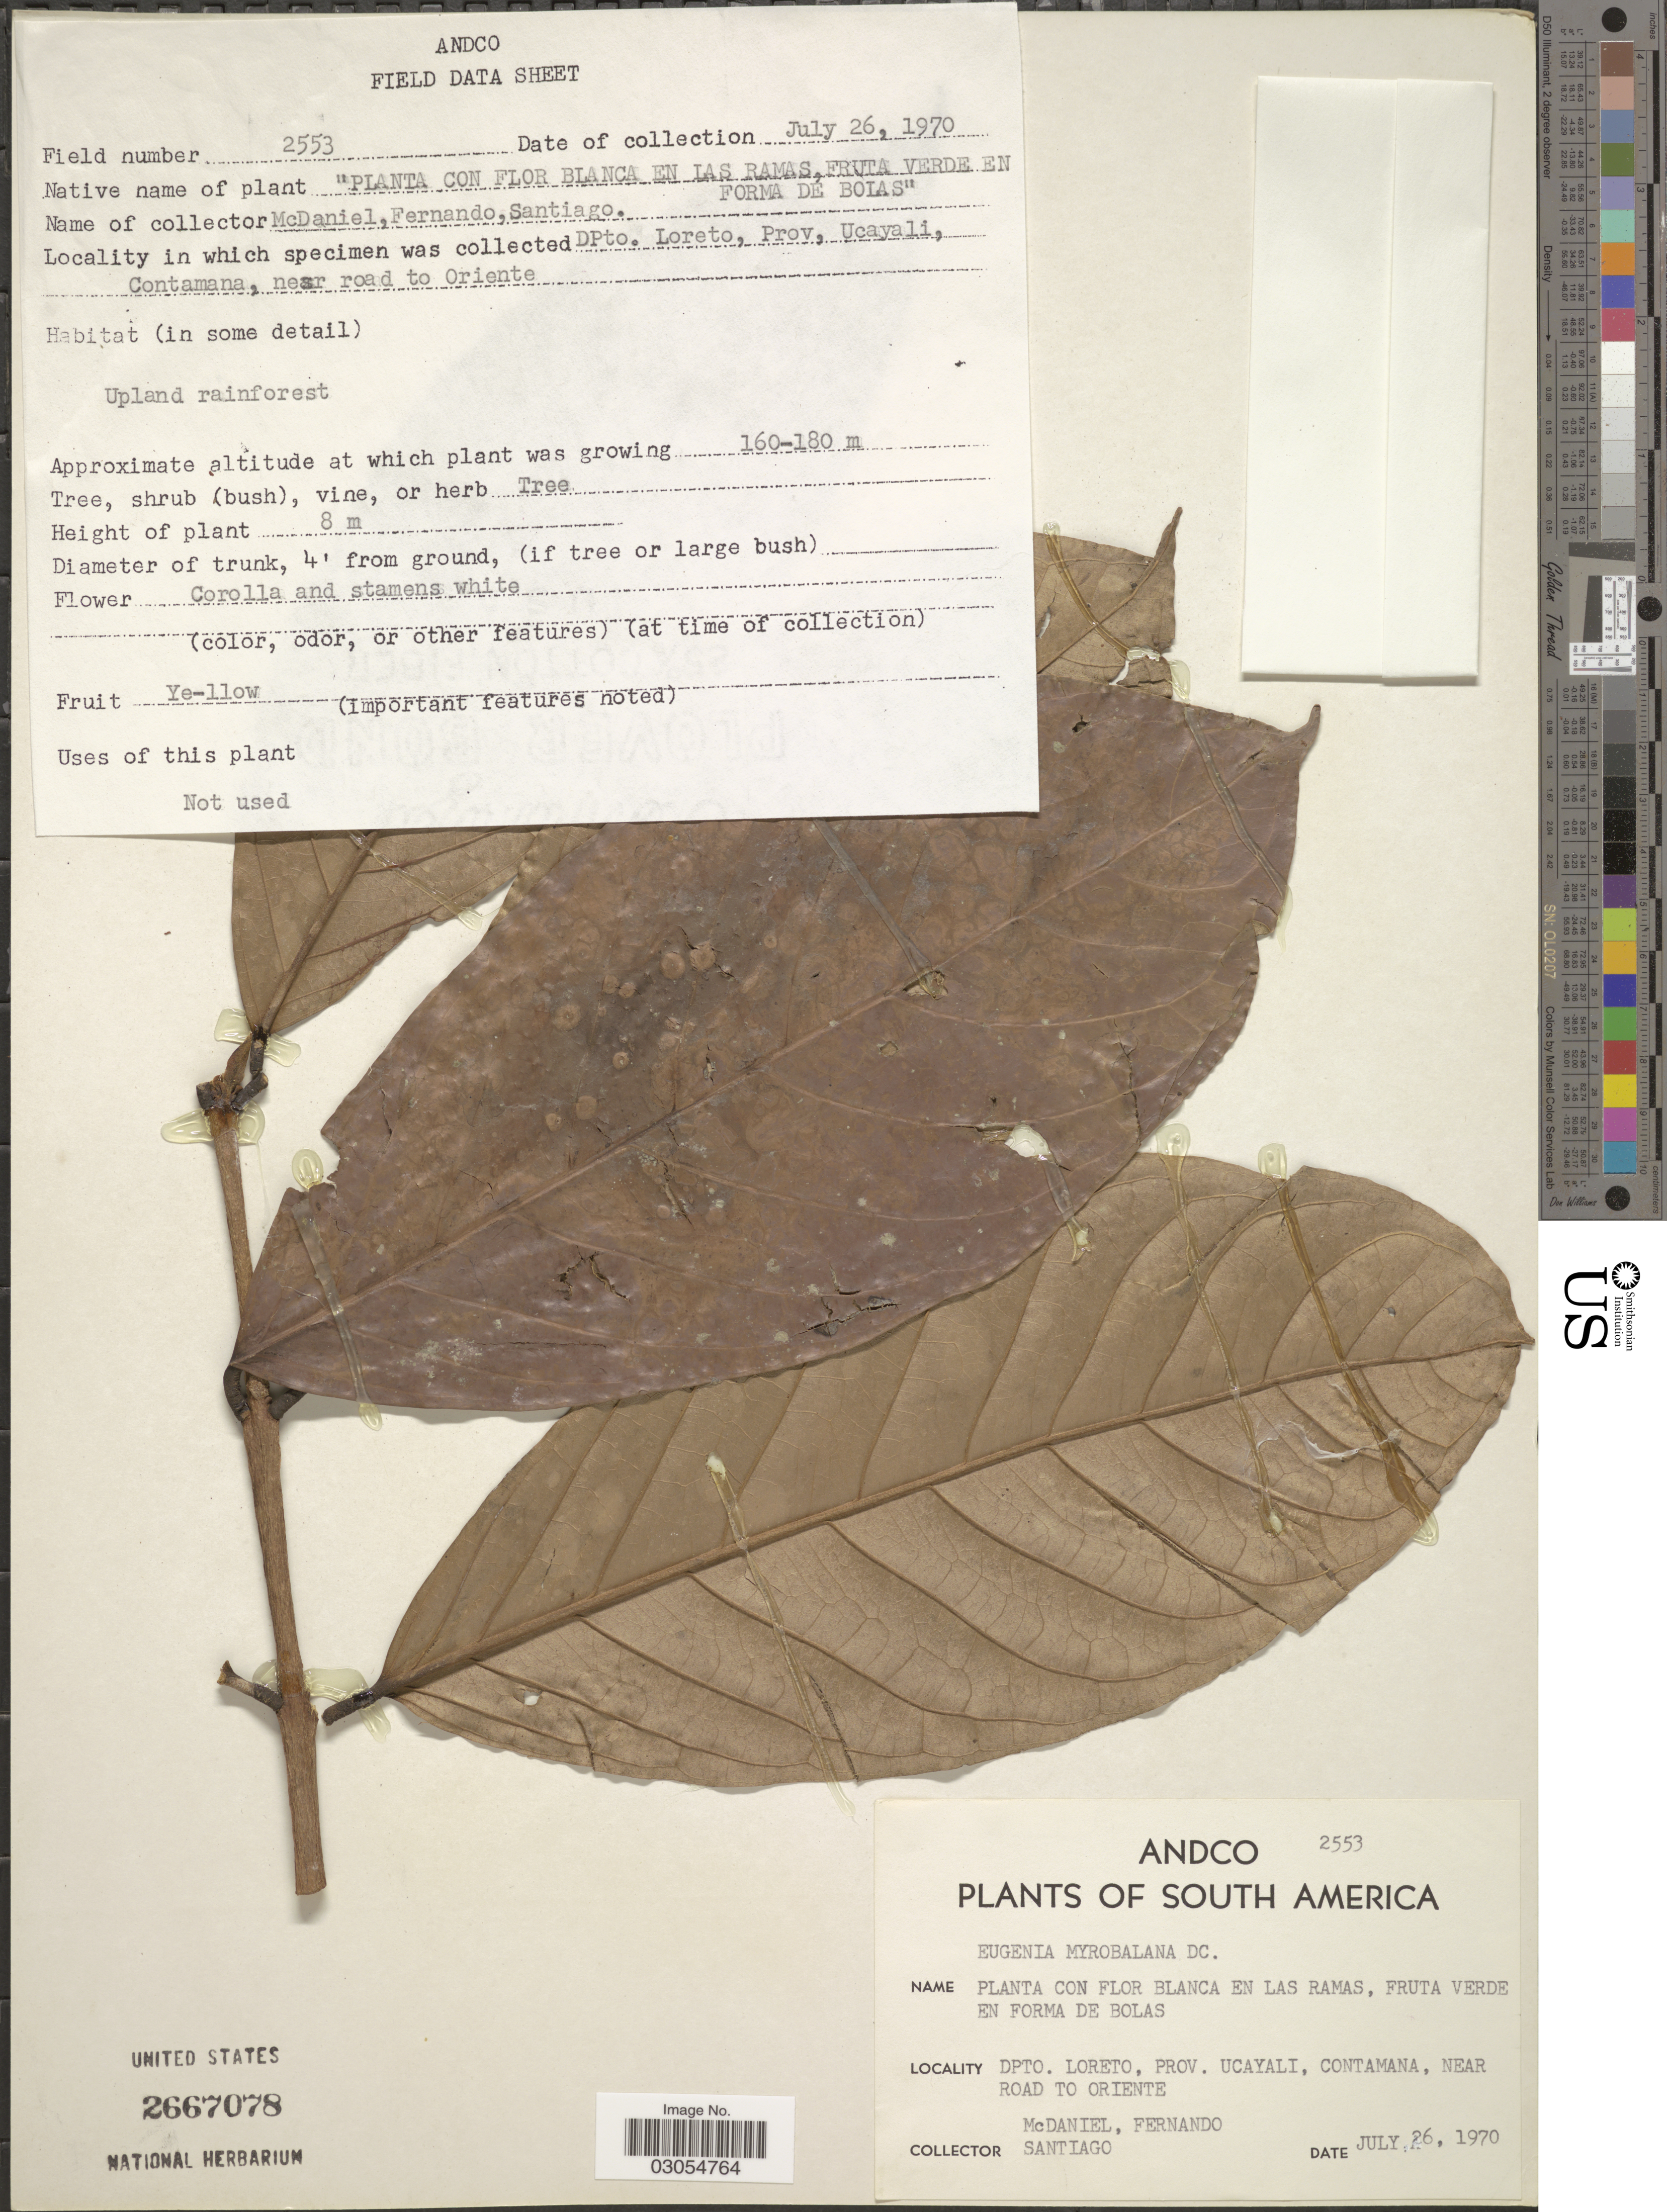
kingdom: Plantae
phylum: Tracheophyta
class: Magnoliopsida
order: Myrtales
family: Myrtaceae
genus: Eugenia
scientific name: Eugenia myrobalana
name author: DC.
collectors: -- McDaniel, -- Fernando & -. Santiago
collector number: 2553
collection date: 1970-07-26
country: Peru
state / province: Loreto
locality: Dpto. Loreto, Prov. Ucayali, Contamana, near road to Oriente.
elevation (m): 160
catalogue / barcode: US 2667078